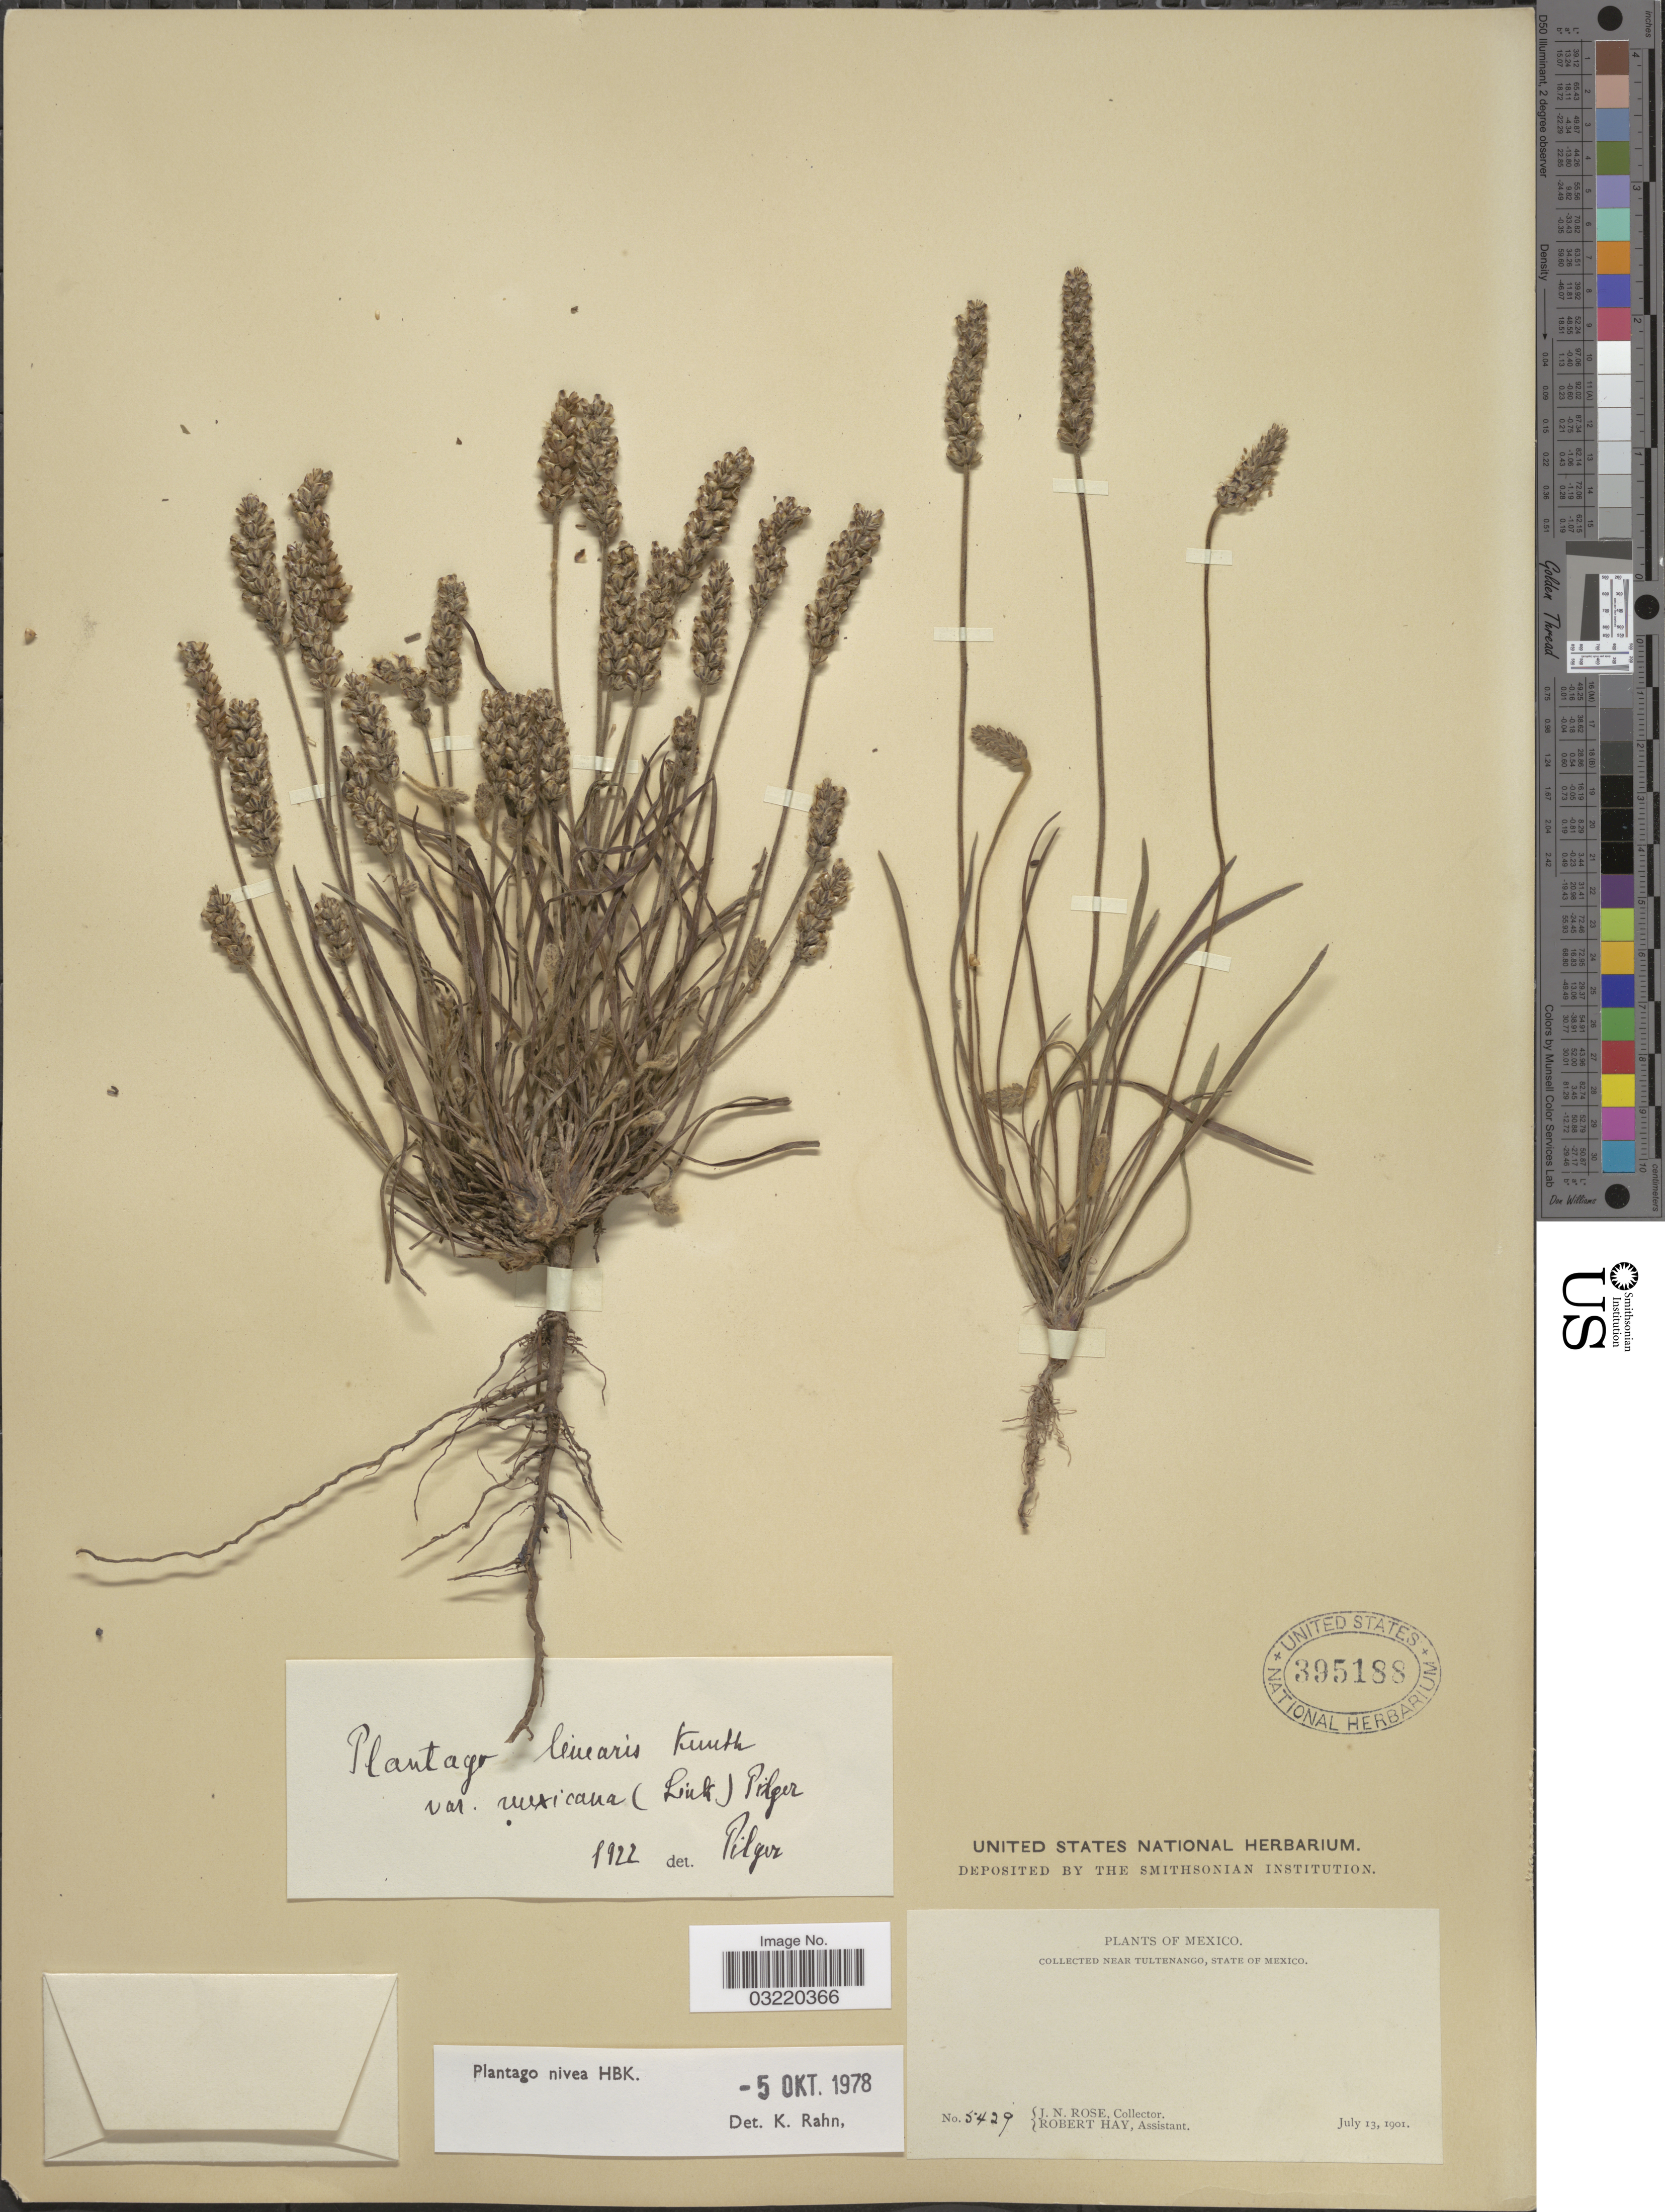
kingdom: Plantae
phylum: Tracheophyta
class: Magnoliopsida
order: Lamiales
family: Plantaginaceae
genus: Plantago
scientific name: Plantago nivea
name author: Kunth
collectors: J. N. Rose & R. Hay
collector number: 5429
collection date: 1901-07-13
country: Mexico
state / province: México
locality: Near Tultenango.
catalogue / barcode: US 395188